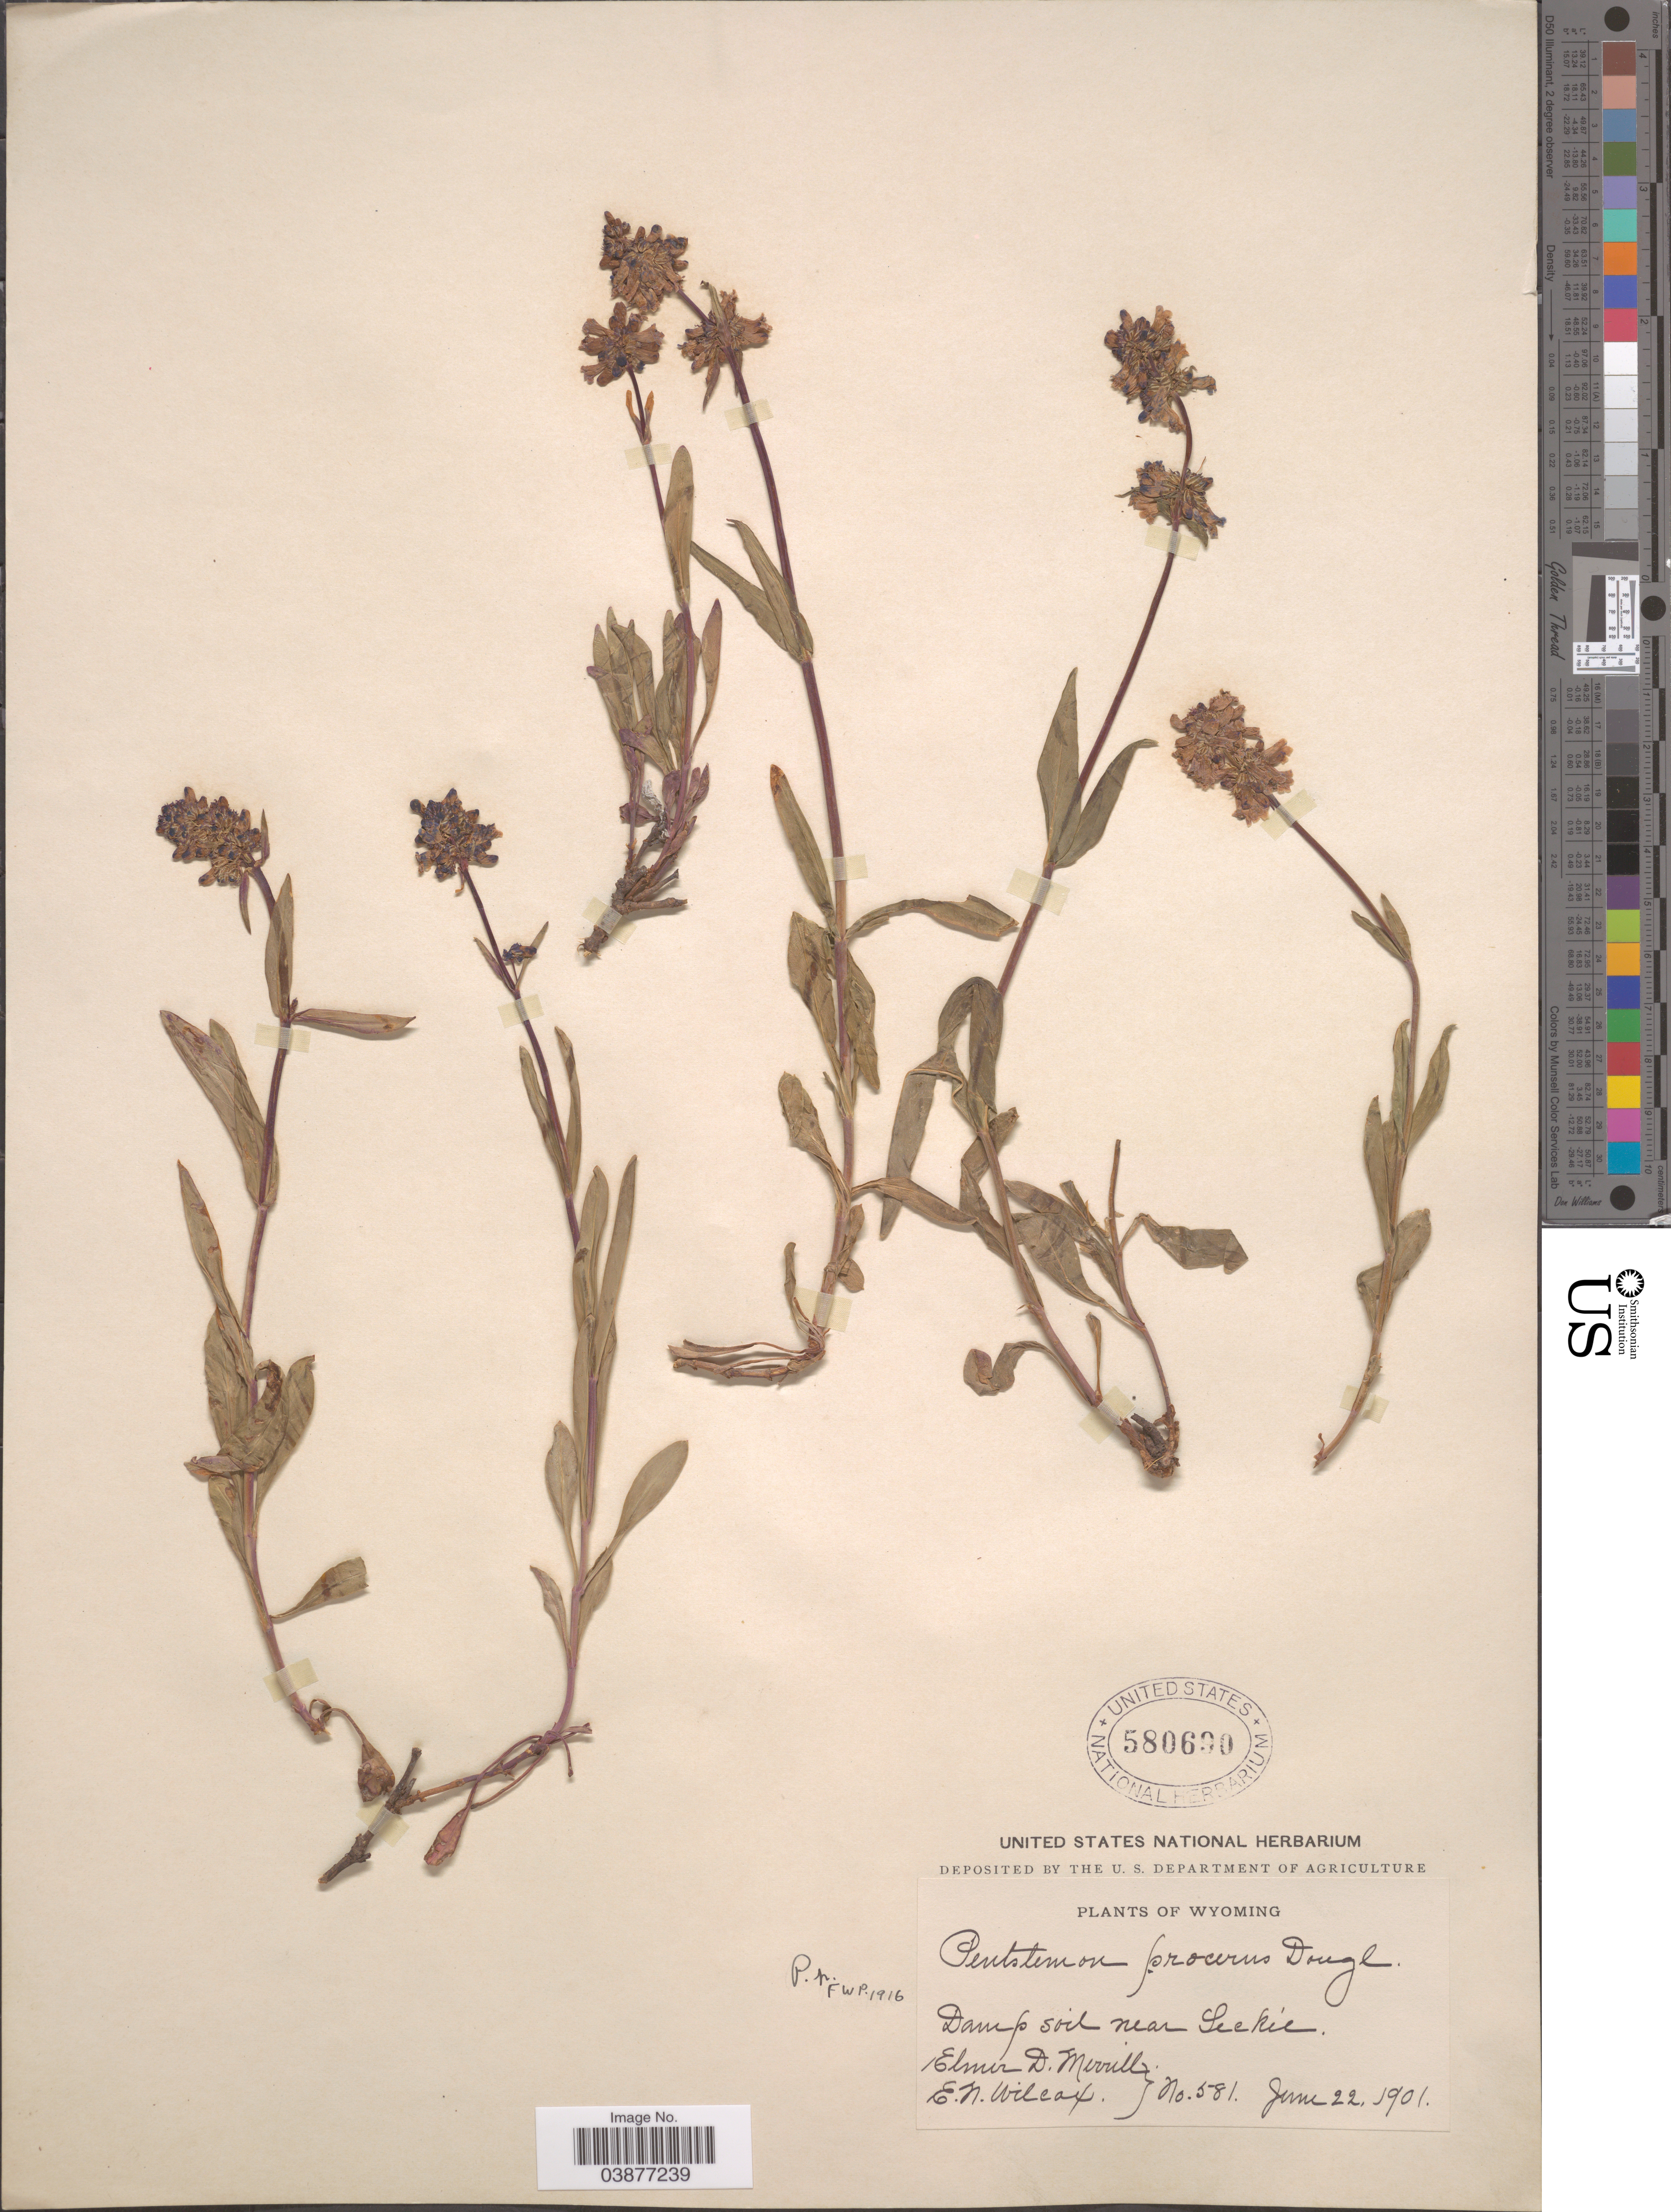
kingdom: Plantae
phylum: Tracheophyta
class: Magnoliopsida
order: Lamiales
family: Plantaginaceae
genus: Penstemon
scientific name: Penstemon procerus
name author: Douglas ex Graham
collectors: E. D. Merrill & E. Wilcox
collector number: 581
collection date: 1901-06-22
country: United States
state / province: Wyoming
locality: Damp soil near Leckie.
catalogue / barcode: US 580690